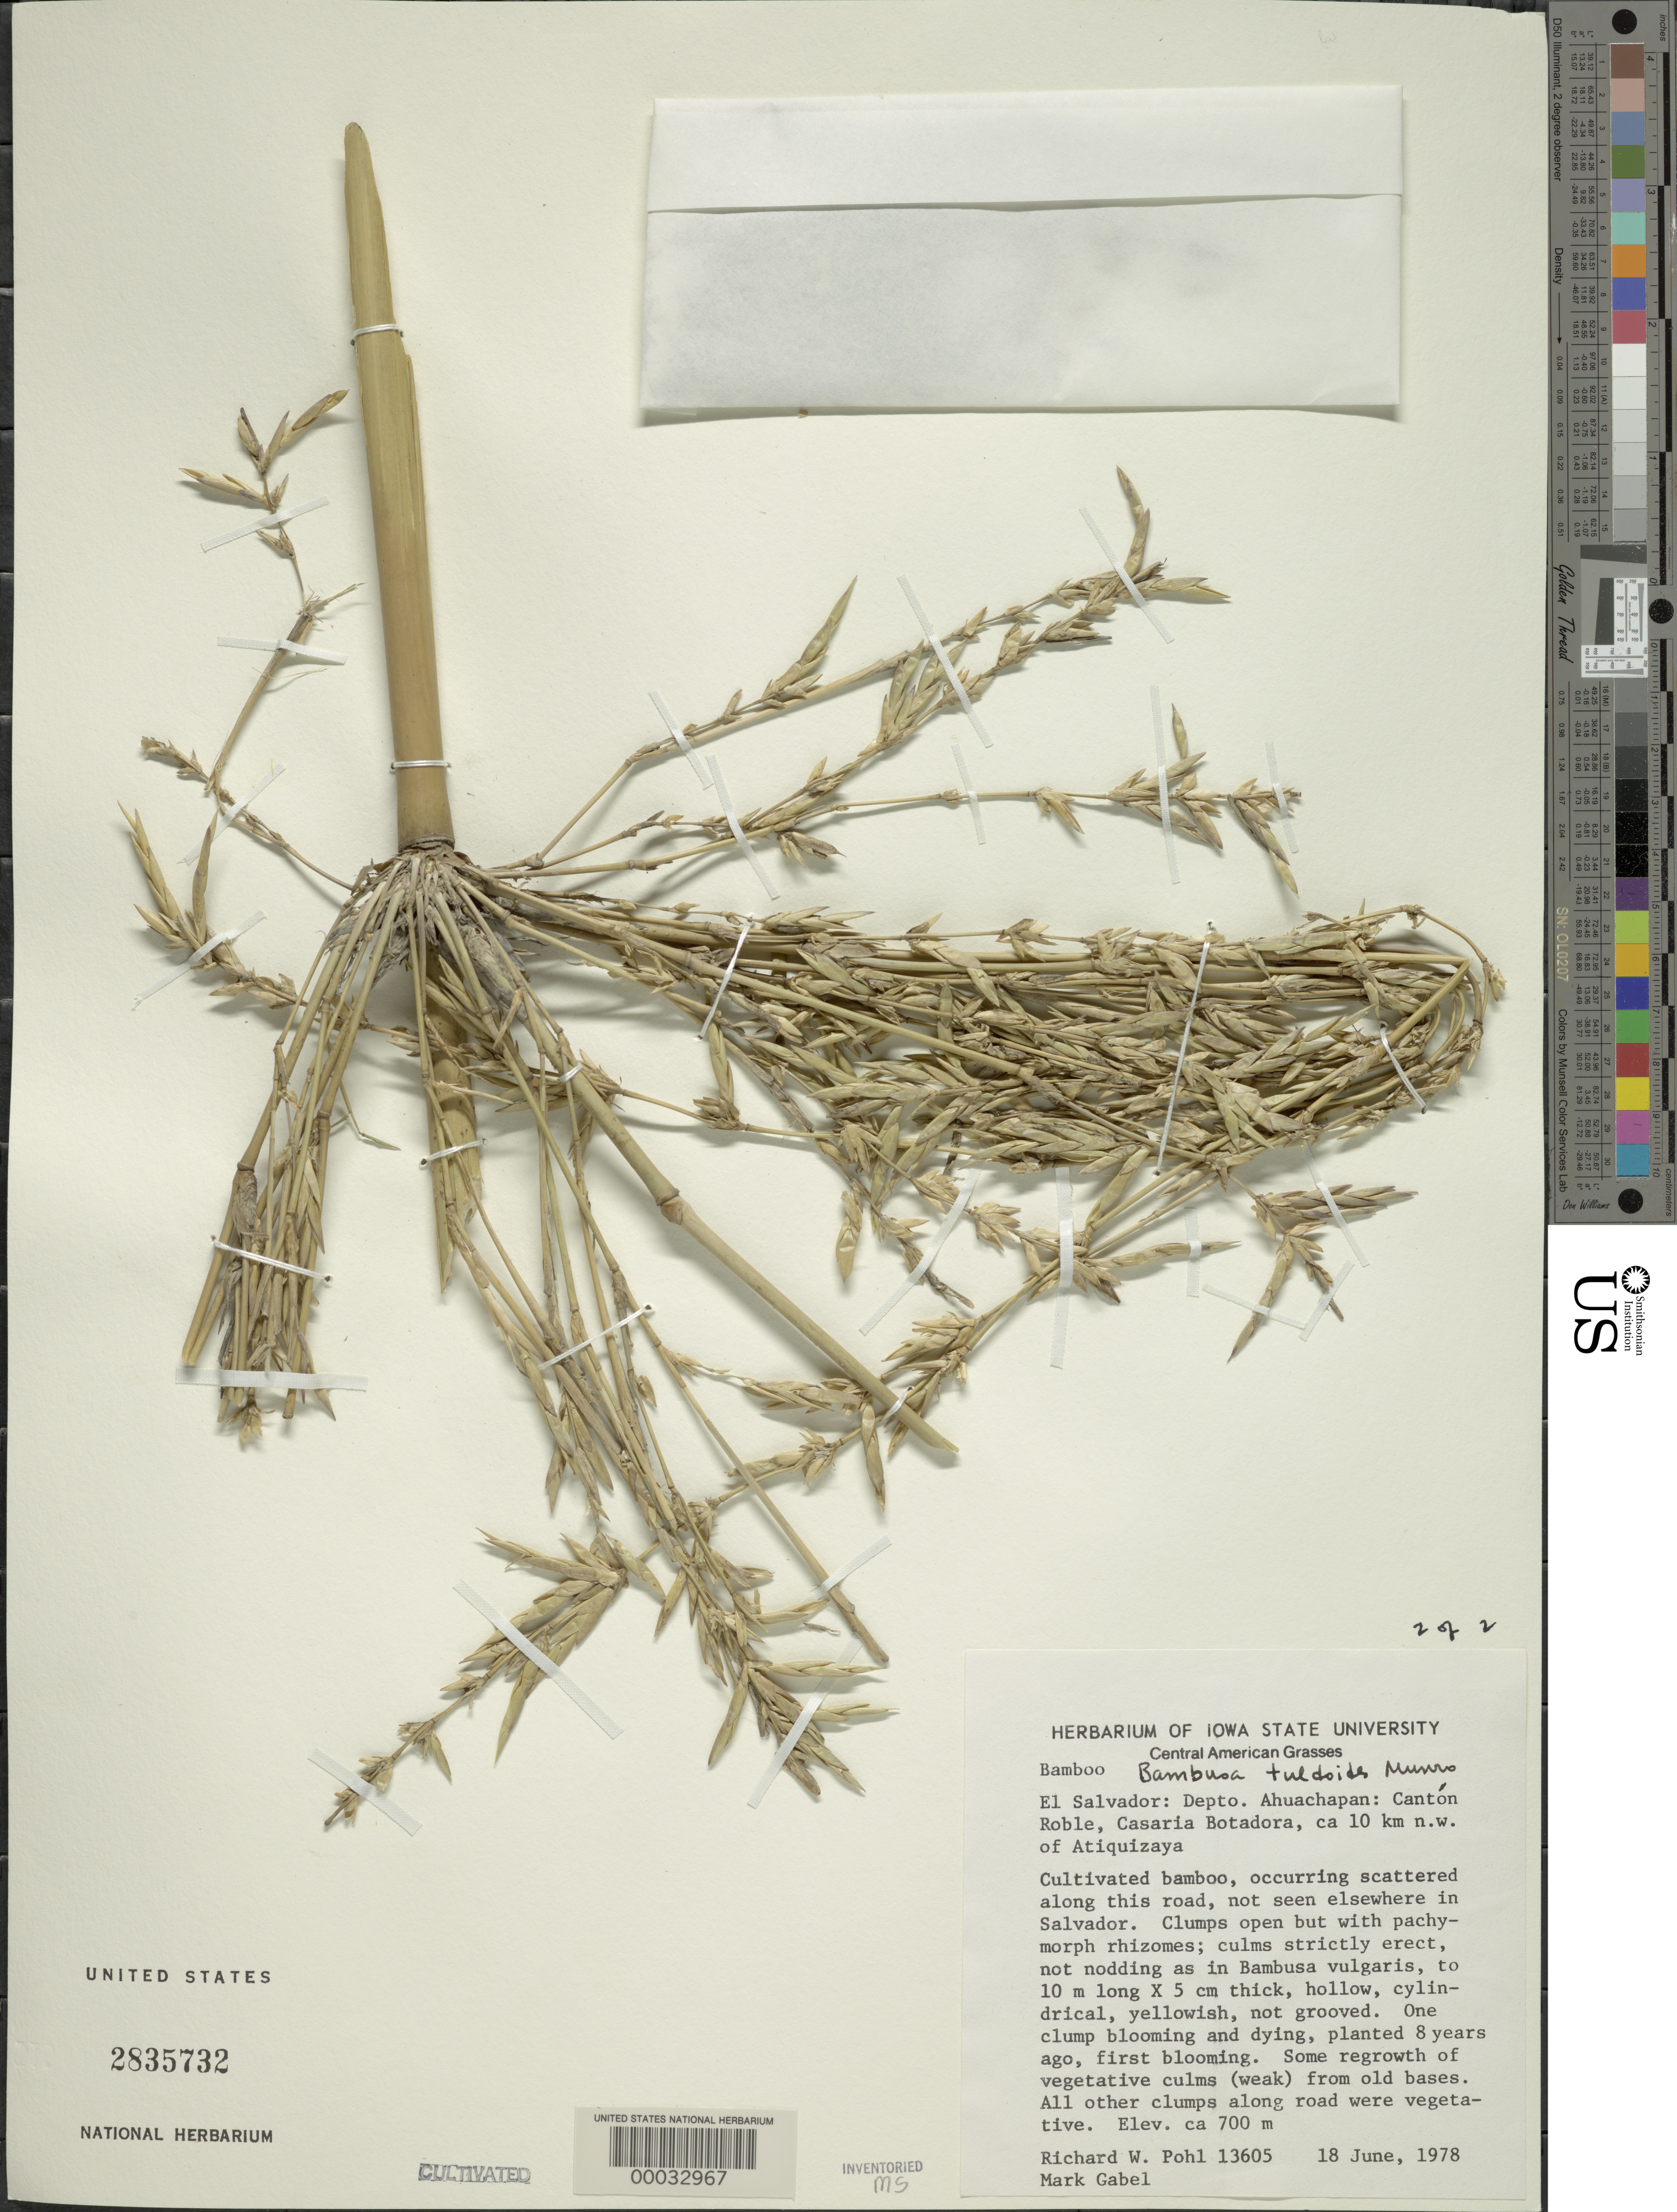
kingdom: Plantae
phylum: Tracheophyta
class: Liliopsida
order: Poales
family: Poaceae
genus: Bambusa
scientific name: Bambusa tuldoides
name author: Munro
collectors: R. W. Pohl & M. Gabel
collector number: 13605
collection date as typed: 18 Jun 1978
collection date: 1978-06-18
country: El Salvador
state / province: Ahuachapán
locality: Canton robie, casaria botadora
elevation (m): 700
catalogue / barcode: US 2835732